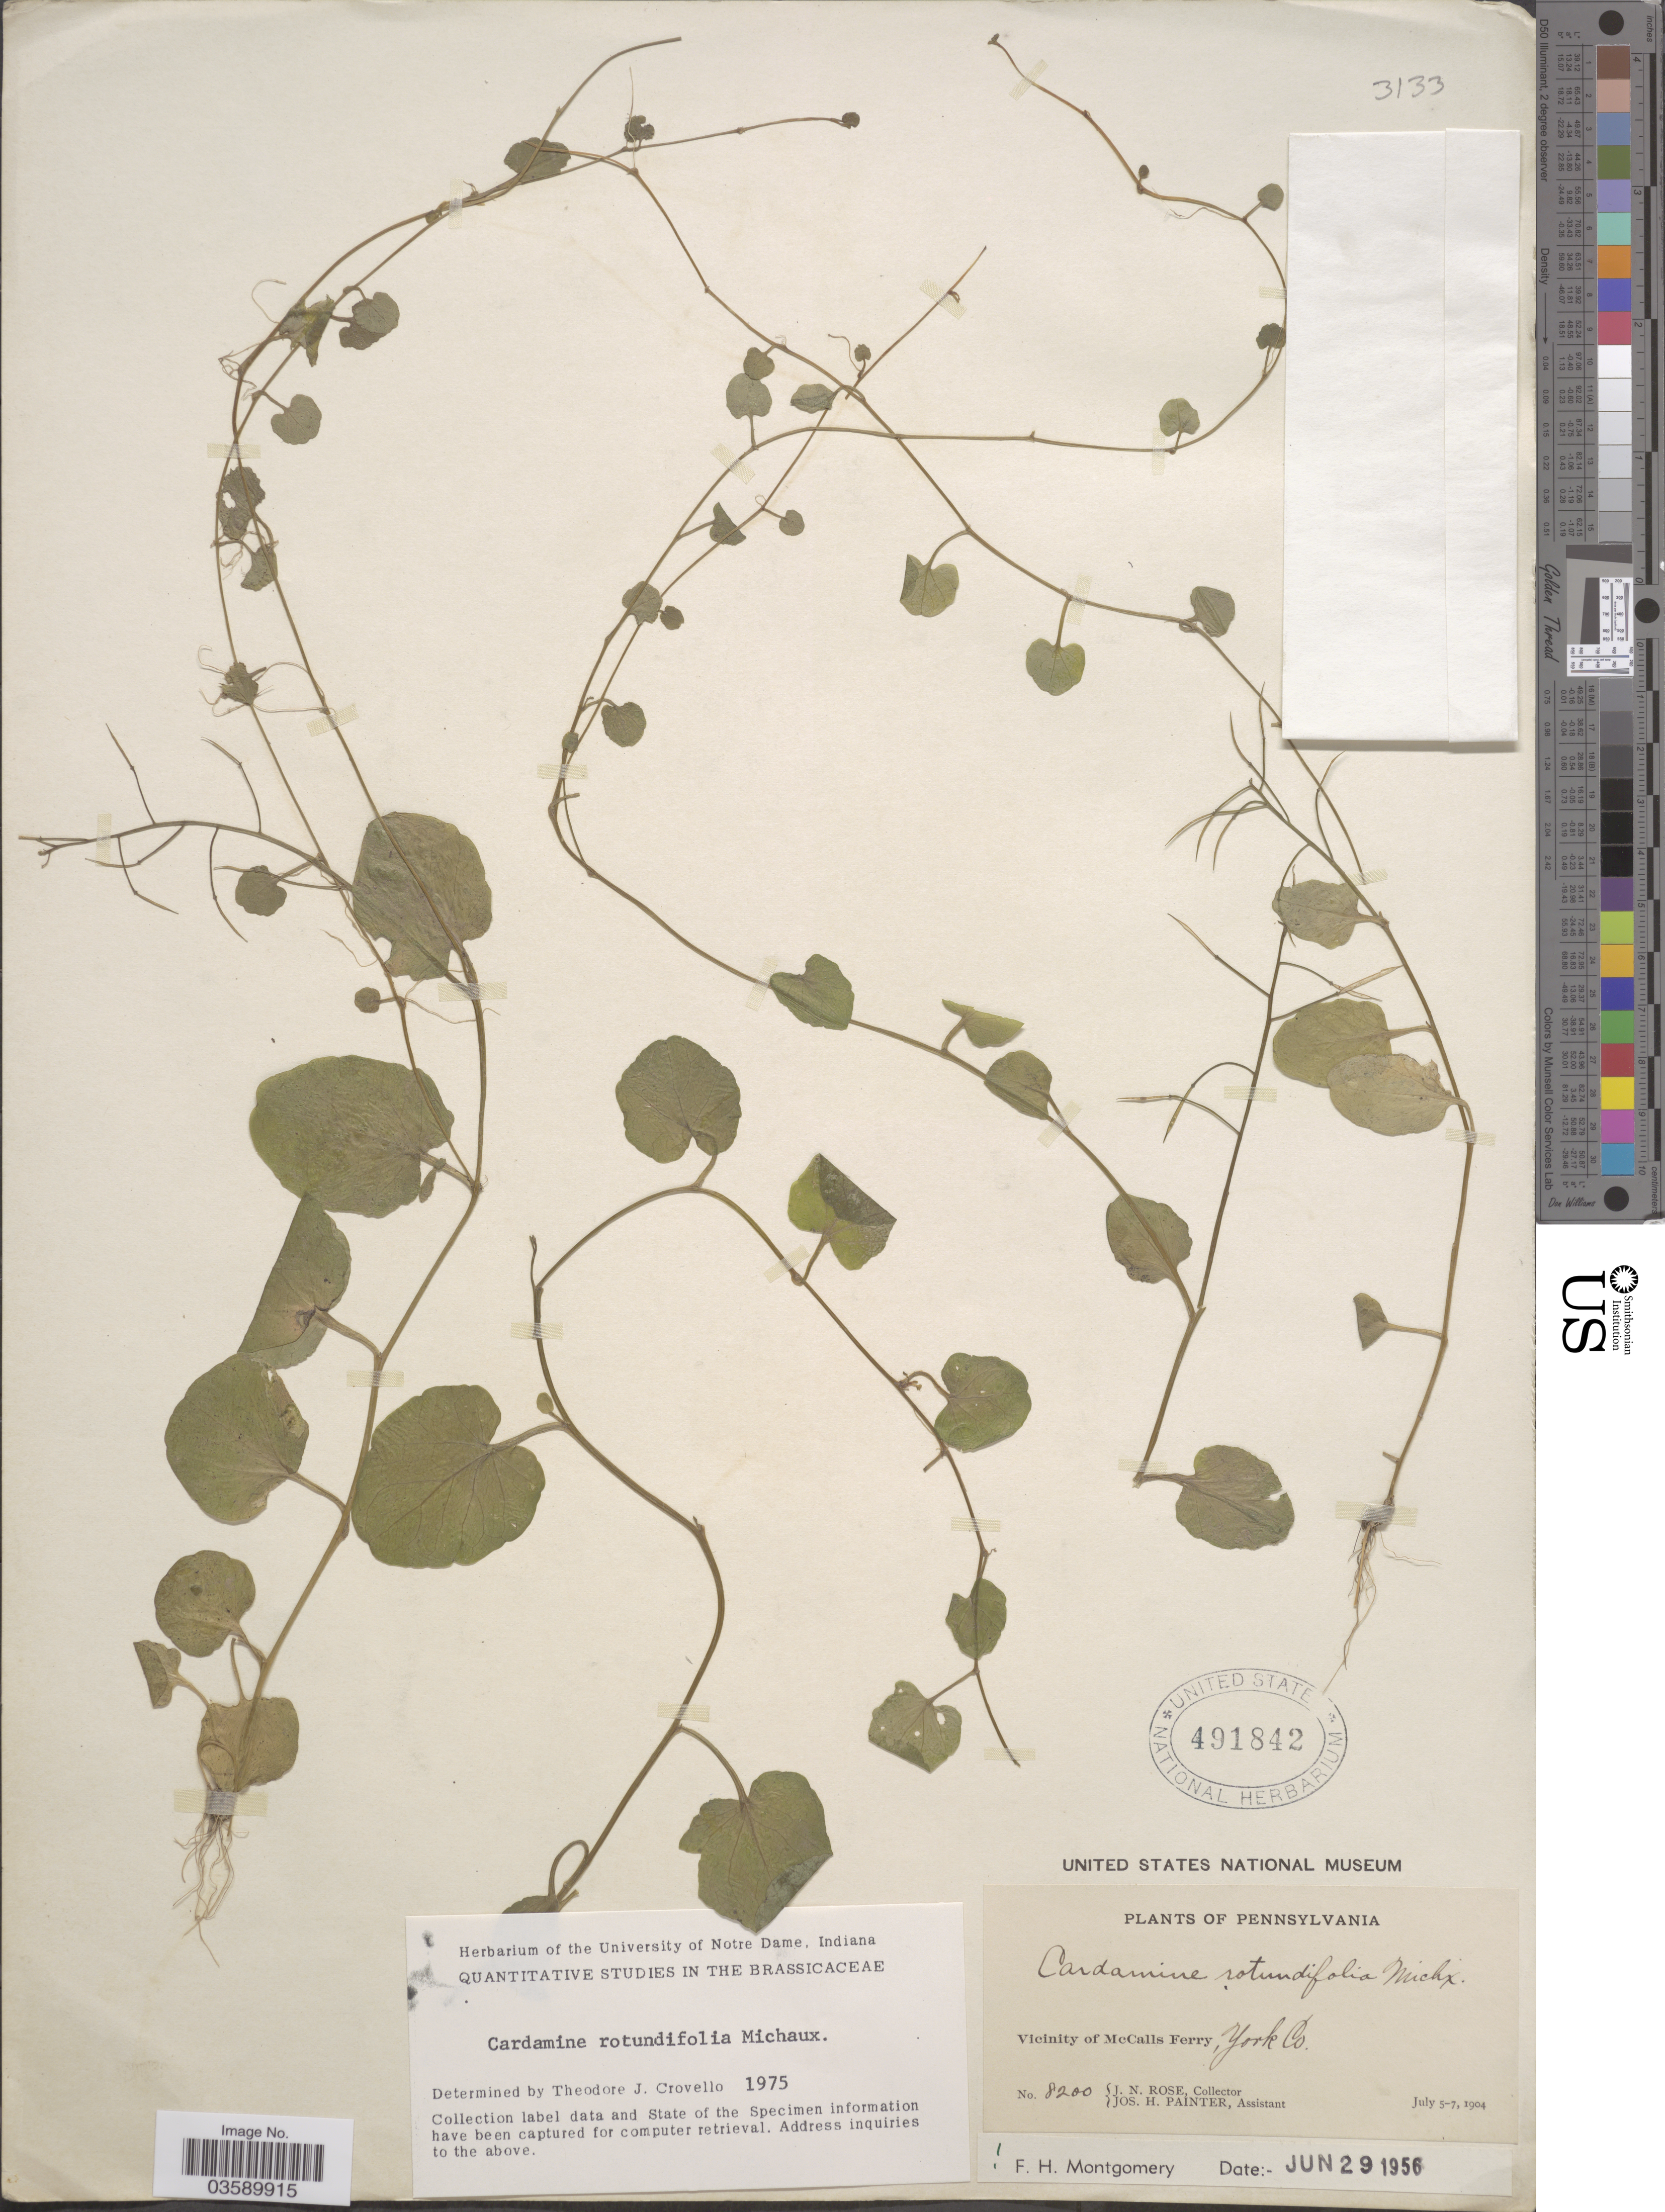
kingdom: Plantae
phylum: Tracheophyta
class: Magnoliopsida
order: Brassicales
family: Brassicaceae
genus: Cardamine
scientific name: Cardamine rotundifolia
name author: Michx.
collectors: J. N. Rose & J. H. Painter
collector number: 8200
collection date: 1904-07-05/1904-07-07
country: United States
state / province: Pennsylvania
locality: Vicinity of McCalls Ferry, York Co.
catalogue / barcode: US 491842